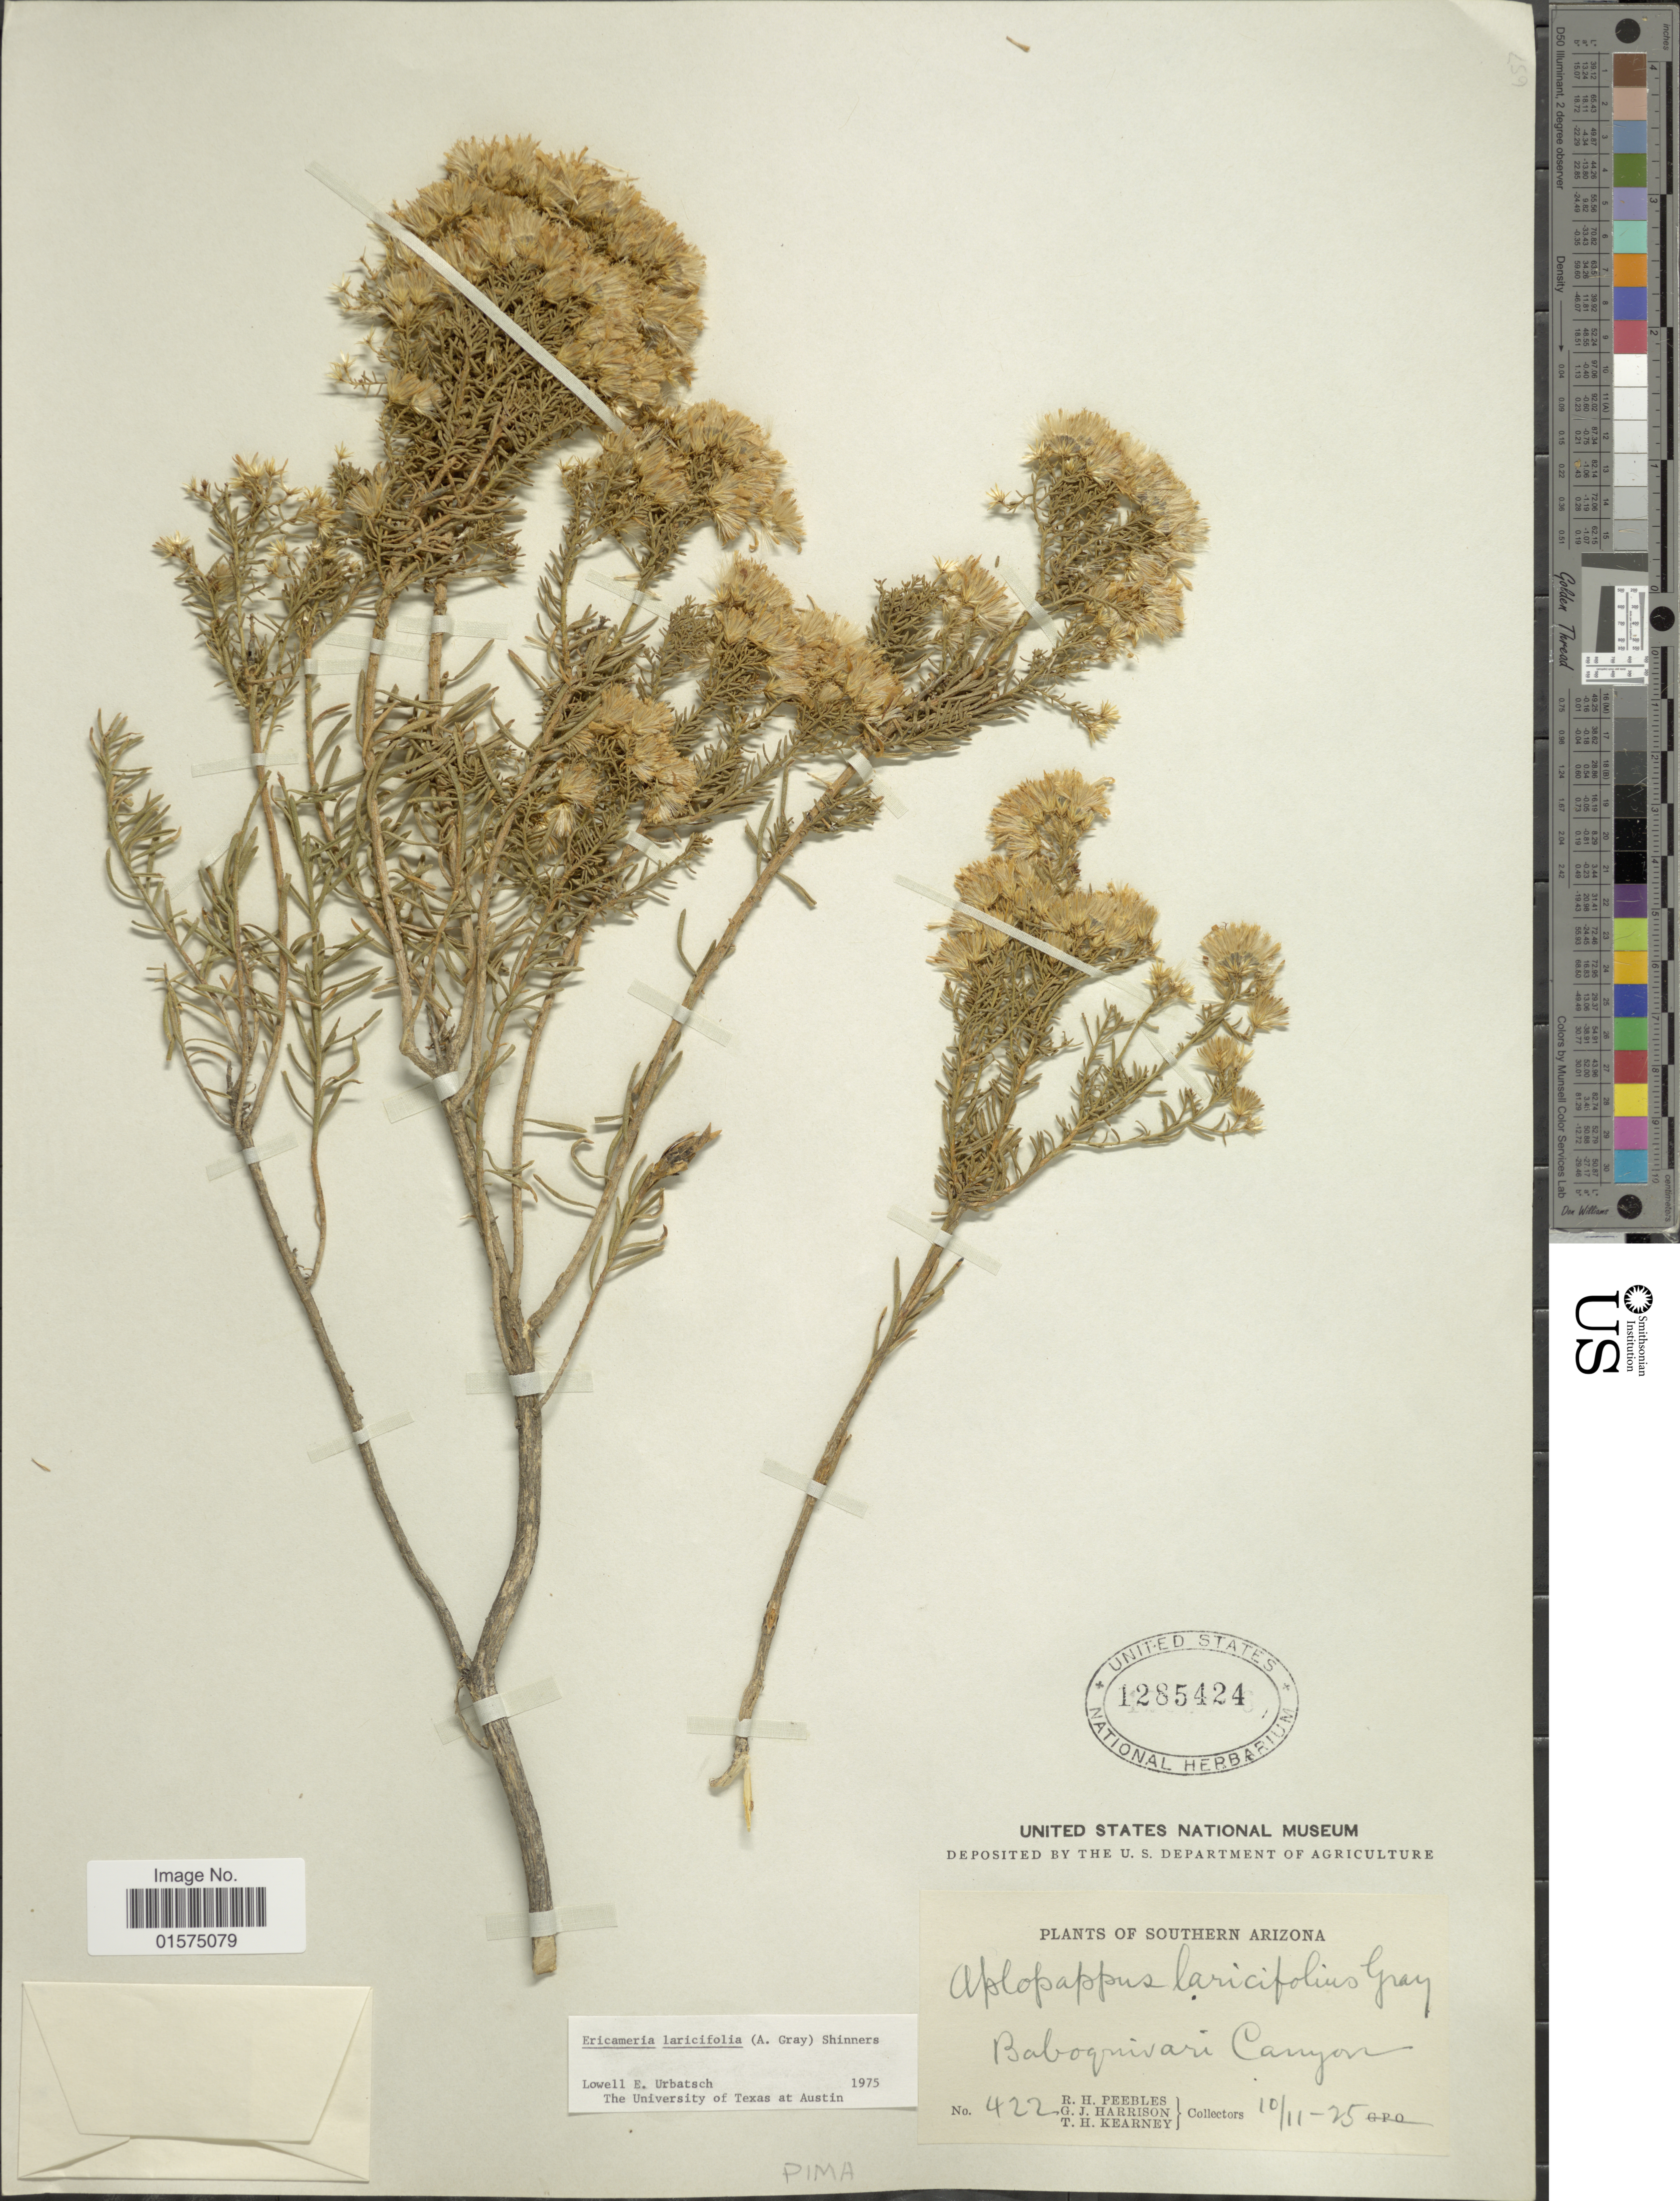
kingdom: Plantae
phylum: Tracheophyta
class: Magnoliopsida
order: Asterales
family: Asteraceae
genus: Ericameria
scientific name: Ericameria laricifolia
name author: (A. Gray) Shinners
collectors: R. H. Peebles, G. J. Harrison & T. H. Kearney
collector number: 422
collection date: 1925-10-11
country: United States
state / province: Arizona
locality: Southern Arizona. Baboquivari Canyon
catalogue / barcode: US 1285424